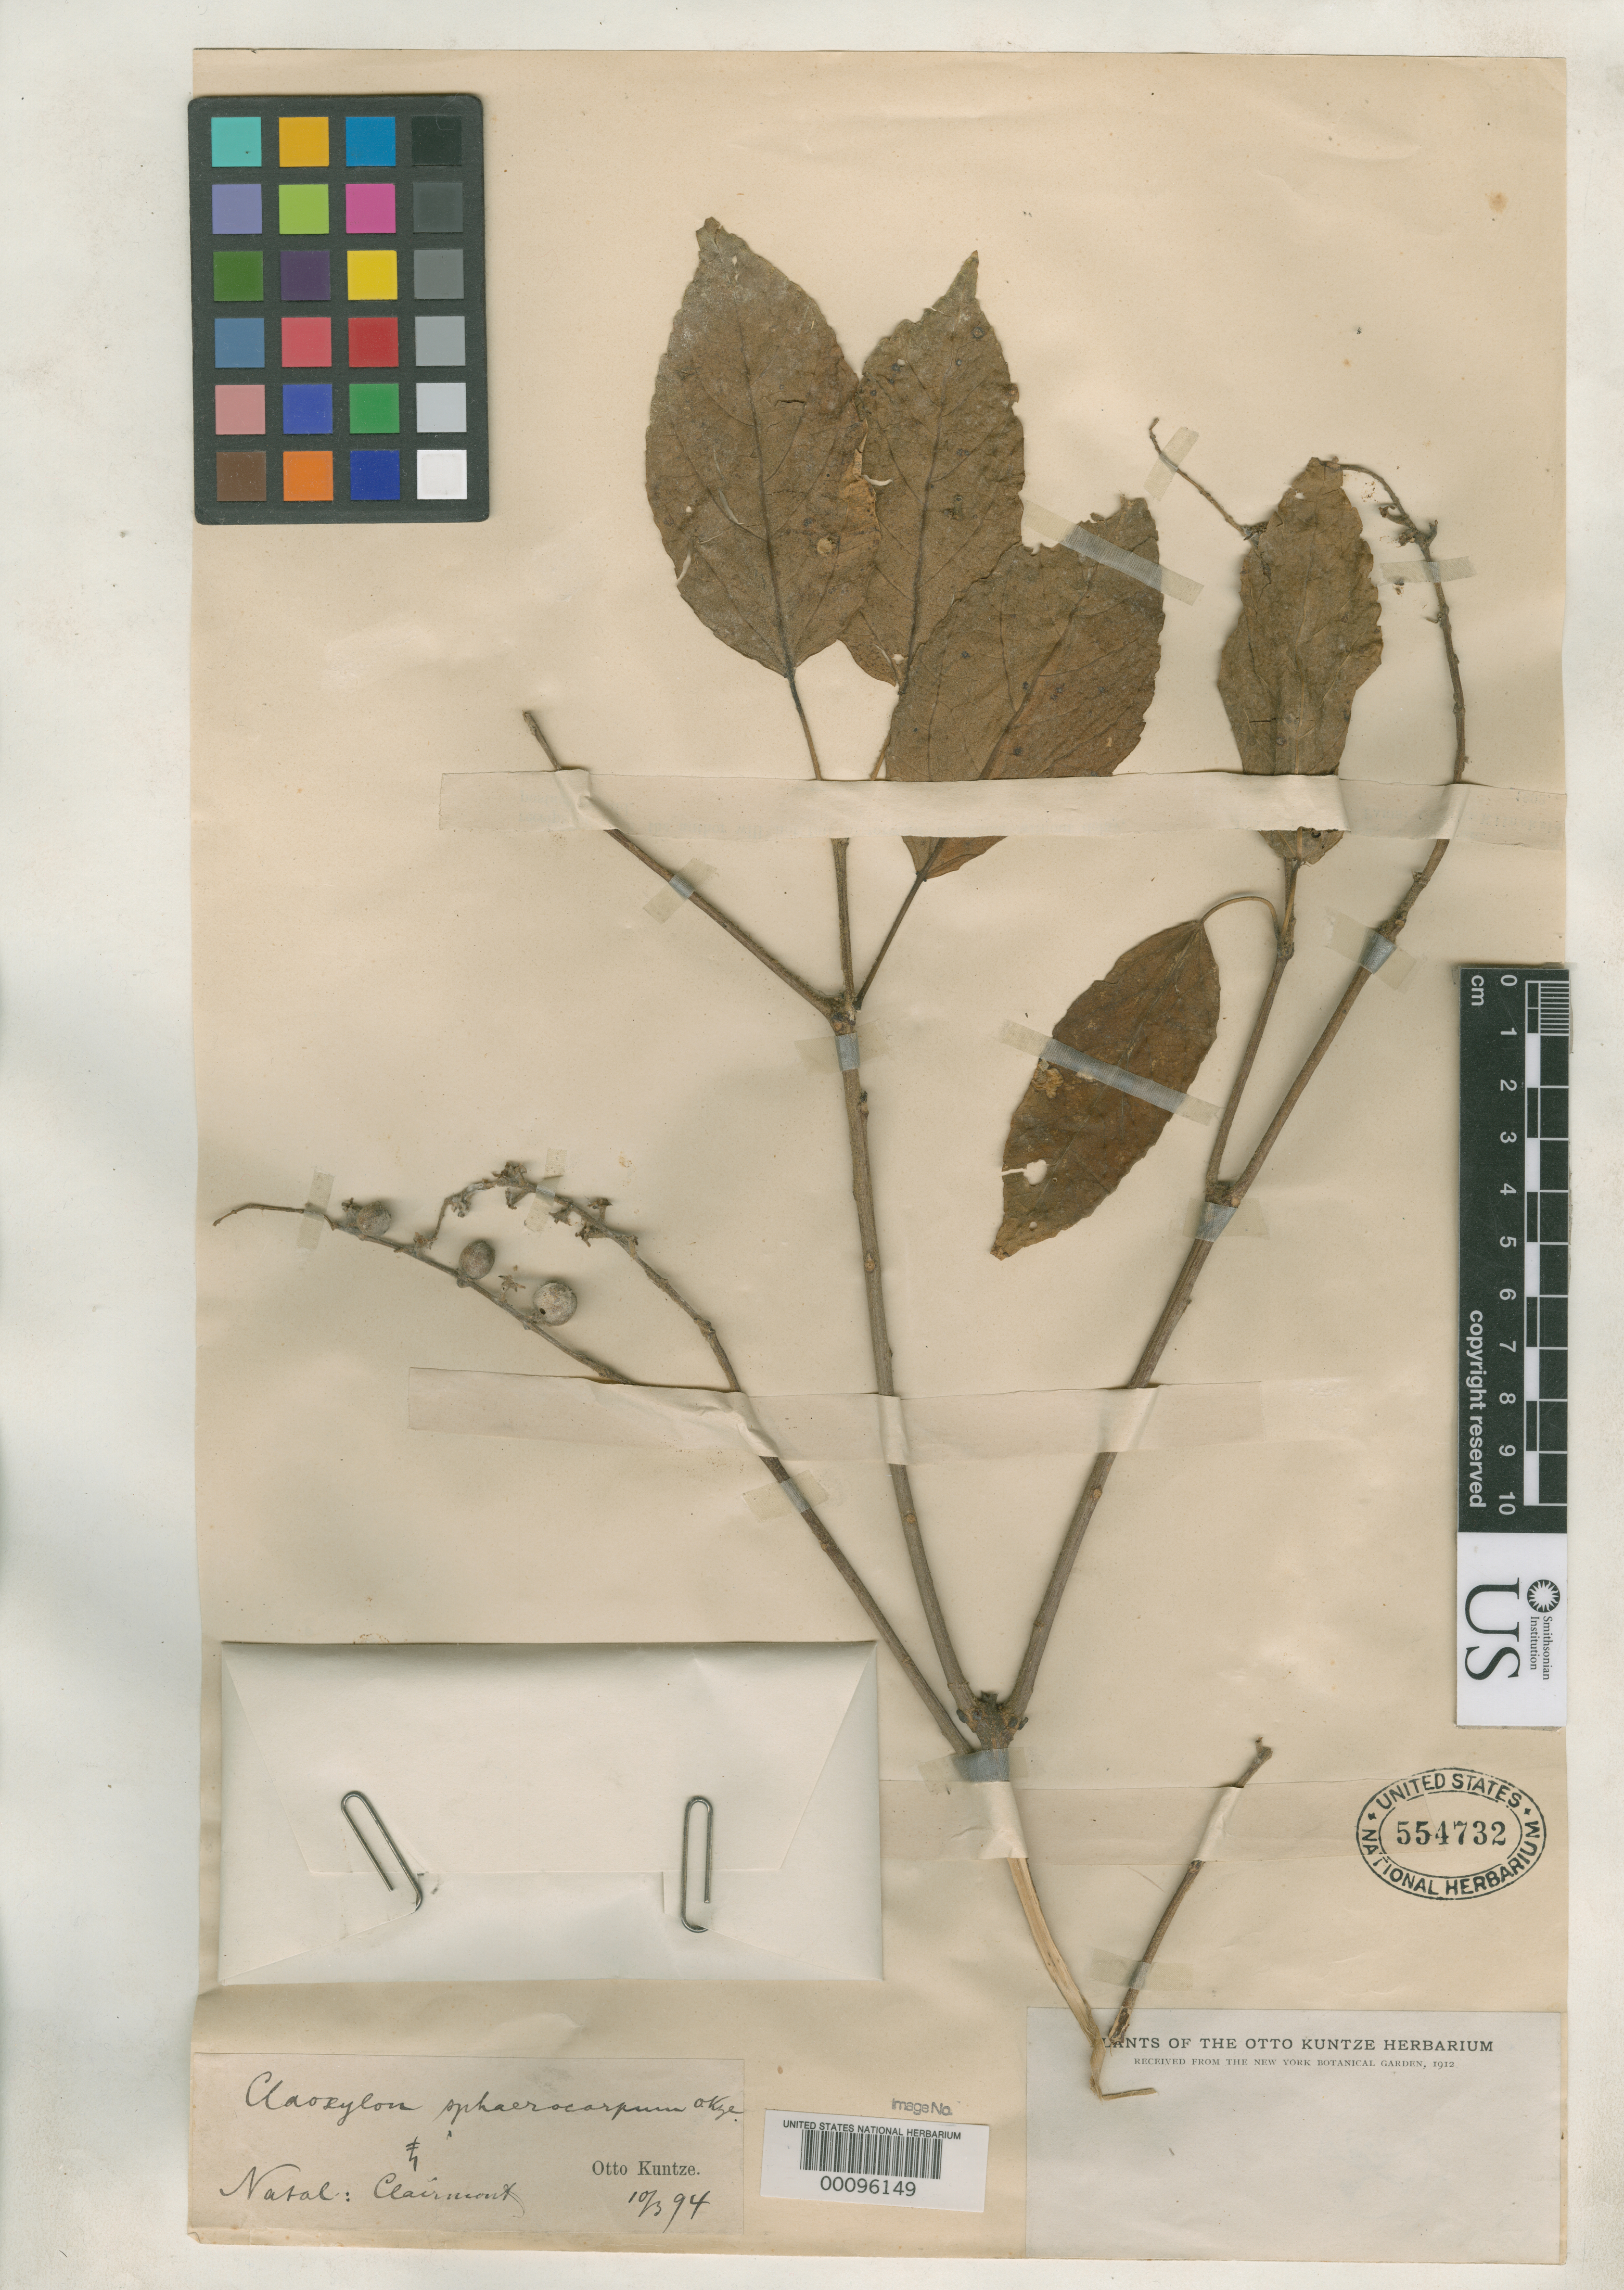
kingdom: Plantae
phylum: Tracheophyta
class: Magnoliopsida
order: Malpighiales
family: Euphorbiaceae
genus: Claoxylon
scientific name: Claoxylon sphaerocarpum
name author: Kuntze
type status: Type Collection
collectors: C.E.O. Kuntze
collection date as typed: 1894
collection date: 1894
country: South Africa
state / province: Western Cape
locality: Clairmont.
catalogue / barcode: US 554732